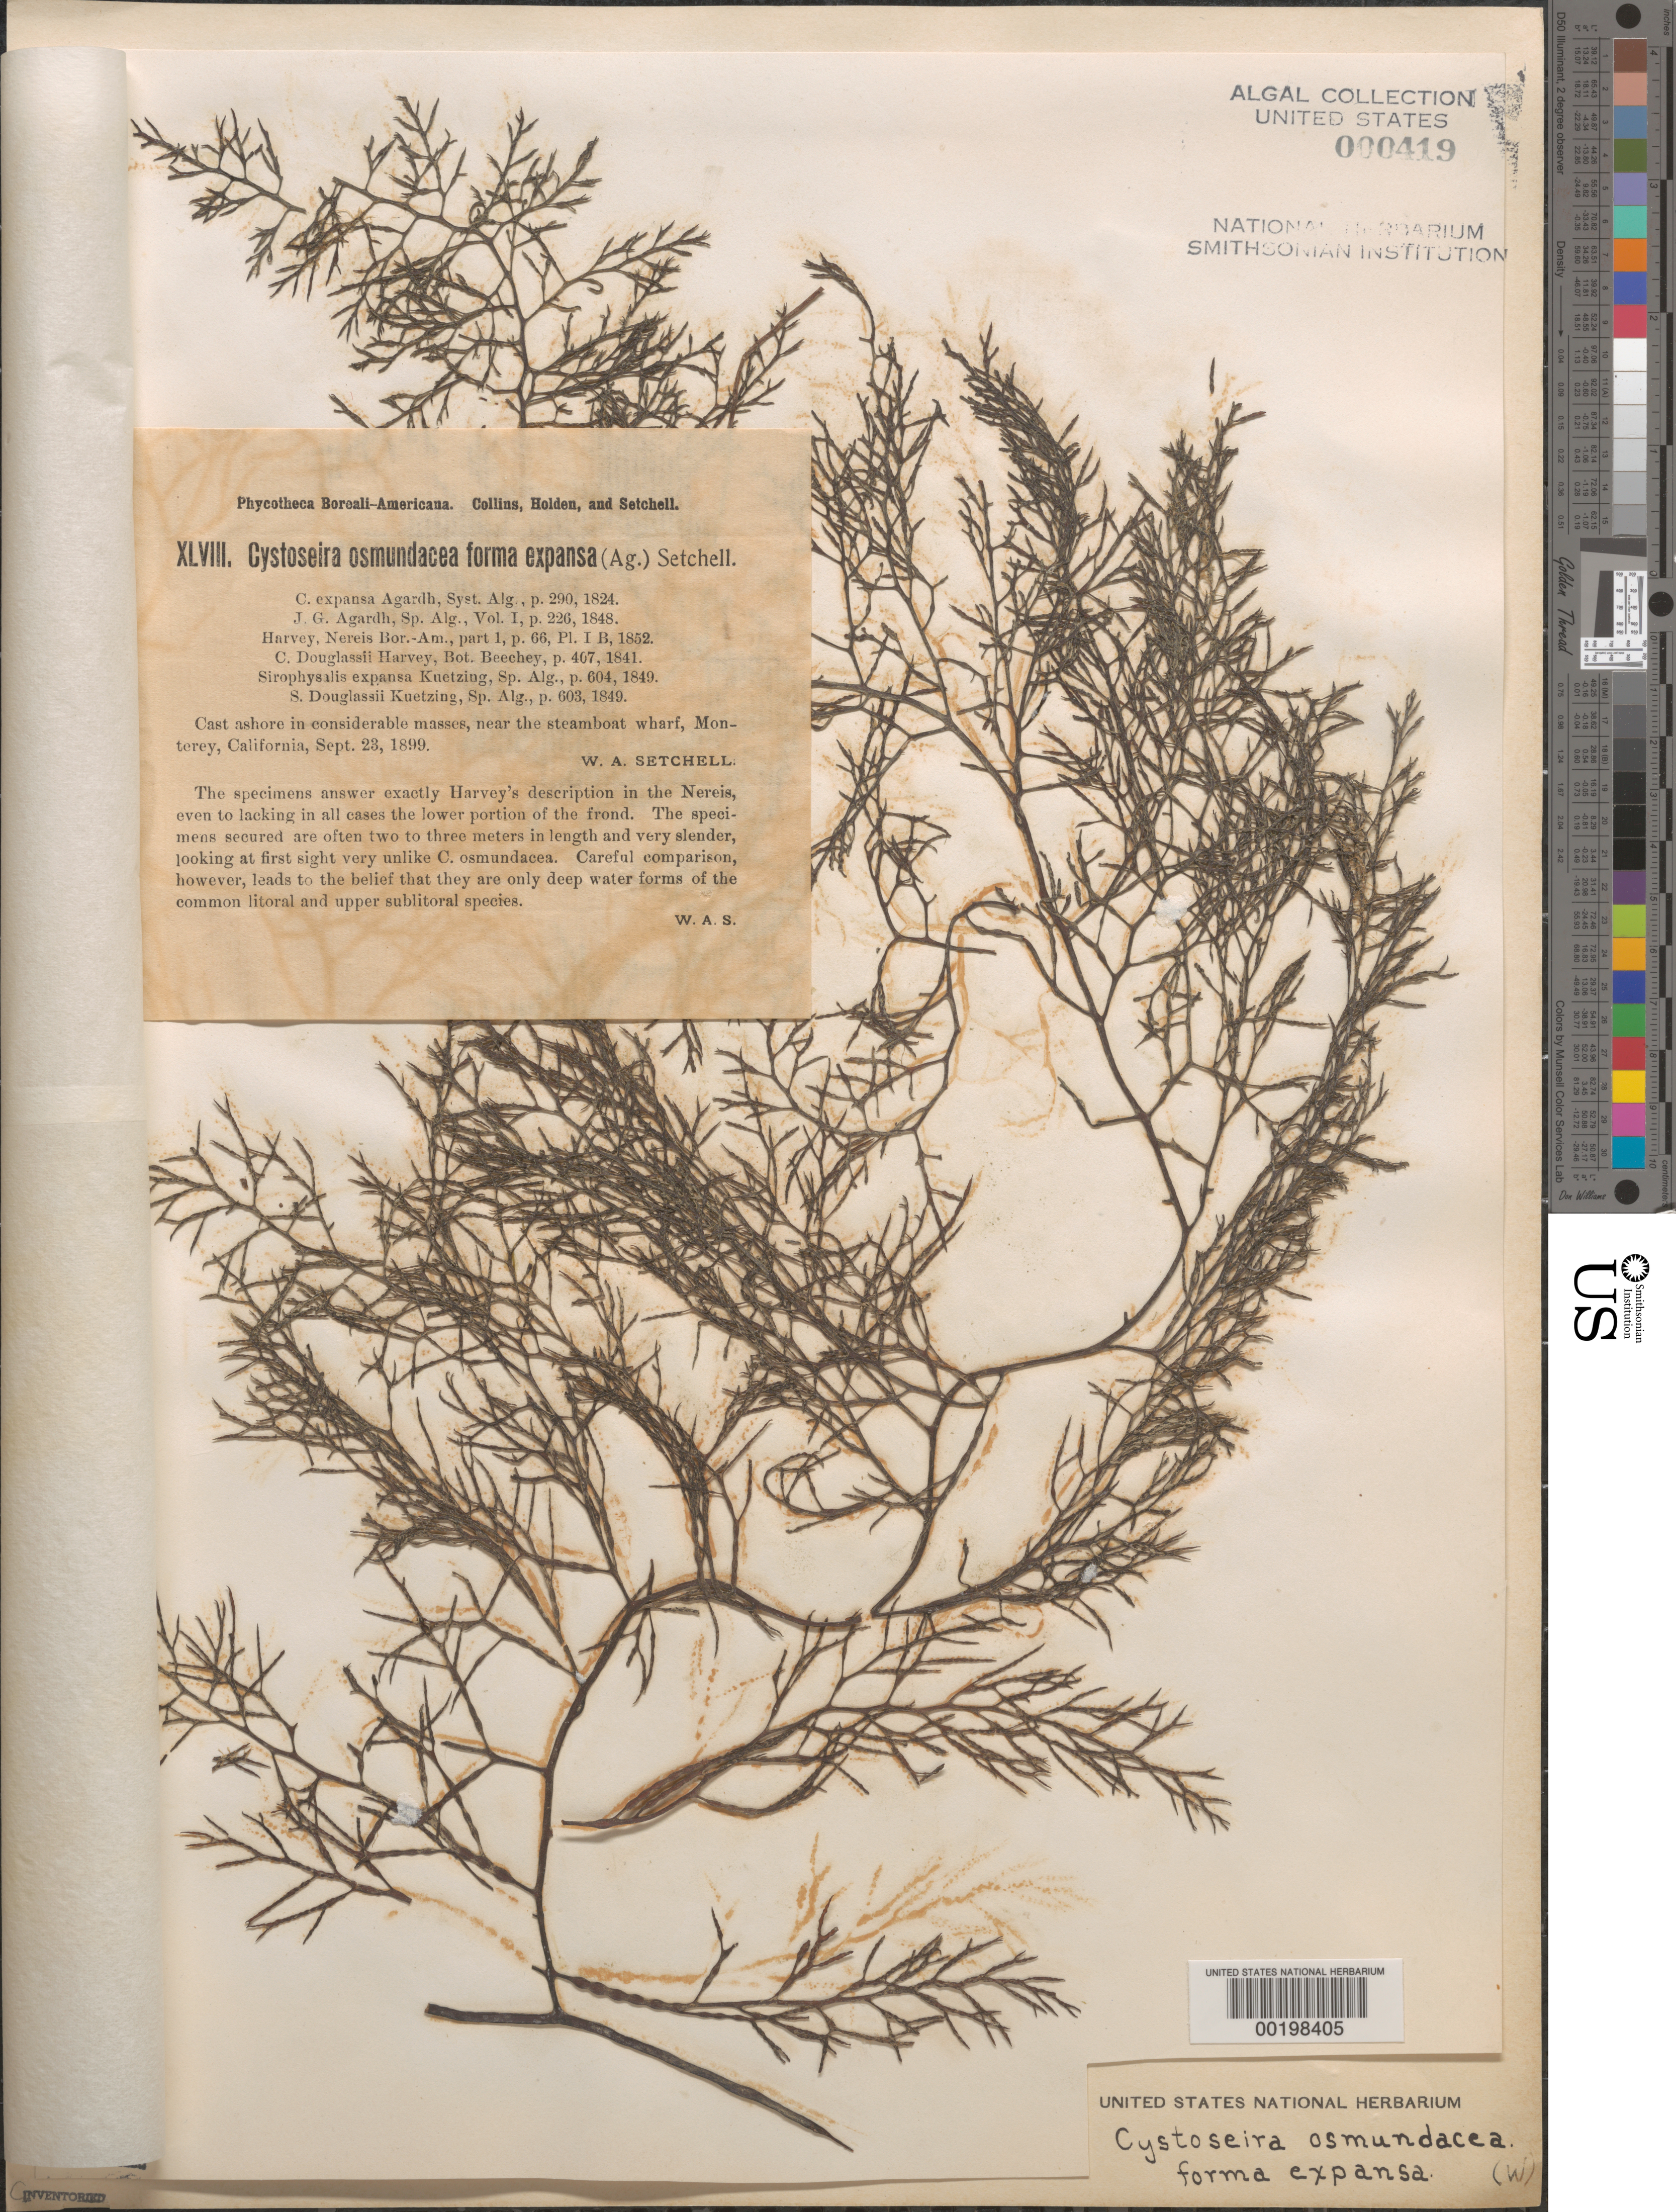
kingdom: Chromista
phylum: Ochrophyta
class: Phaeophyceae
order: Fucales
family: Sargassaceae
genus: Cystoseira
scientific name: Cystoseira osmundacea f. expansa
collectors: W. Setchell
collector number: PB-A Xlviii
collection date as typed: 23 Sep 1899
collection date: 1899-09-23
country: United States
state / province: California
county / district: Monterey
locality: Monterey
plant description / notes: Collins, Holden & Setchell, Phycotheca Boreali-Americana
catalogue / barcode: US 419